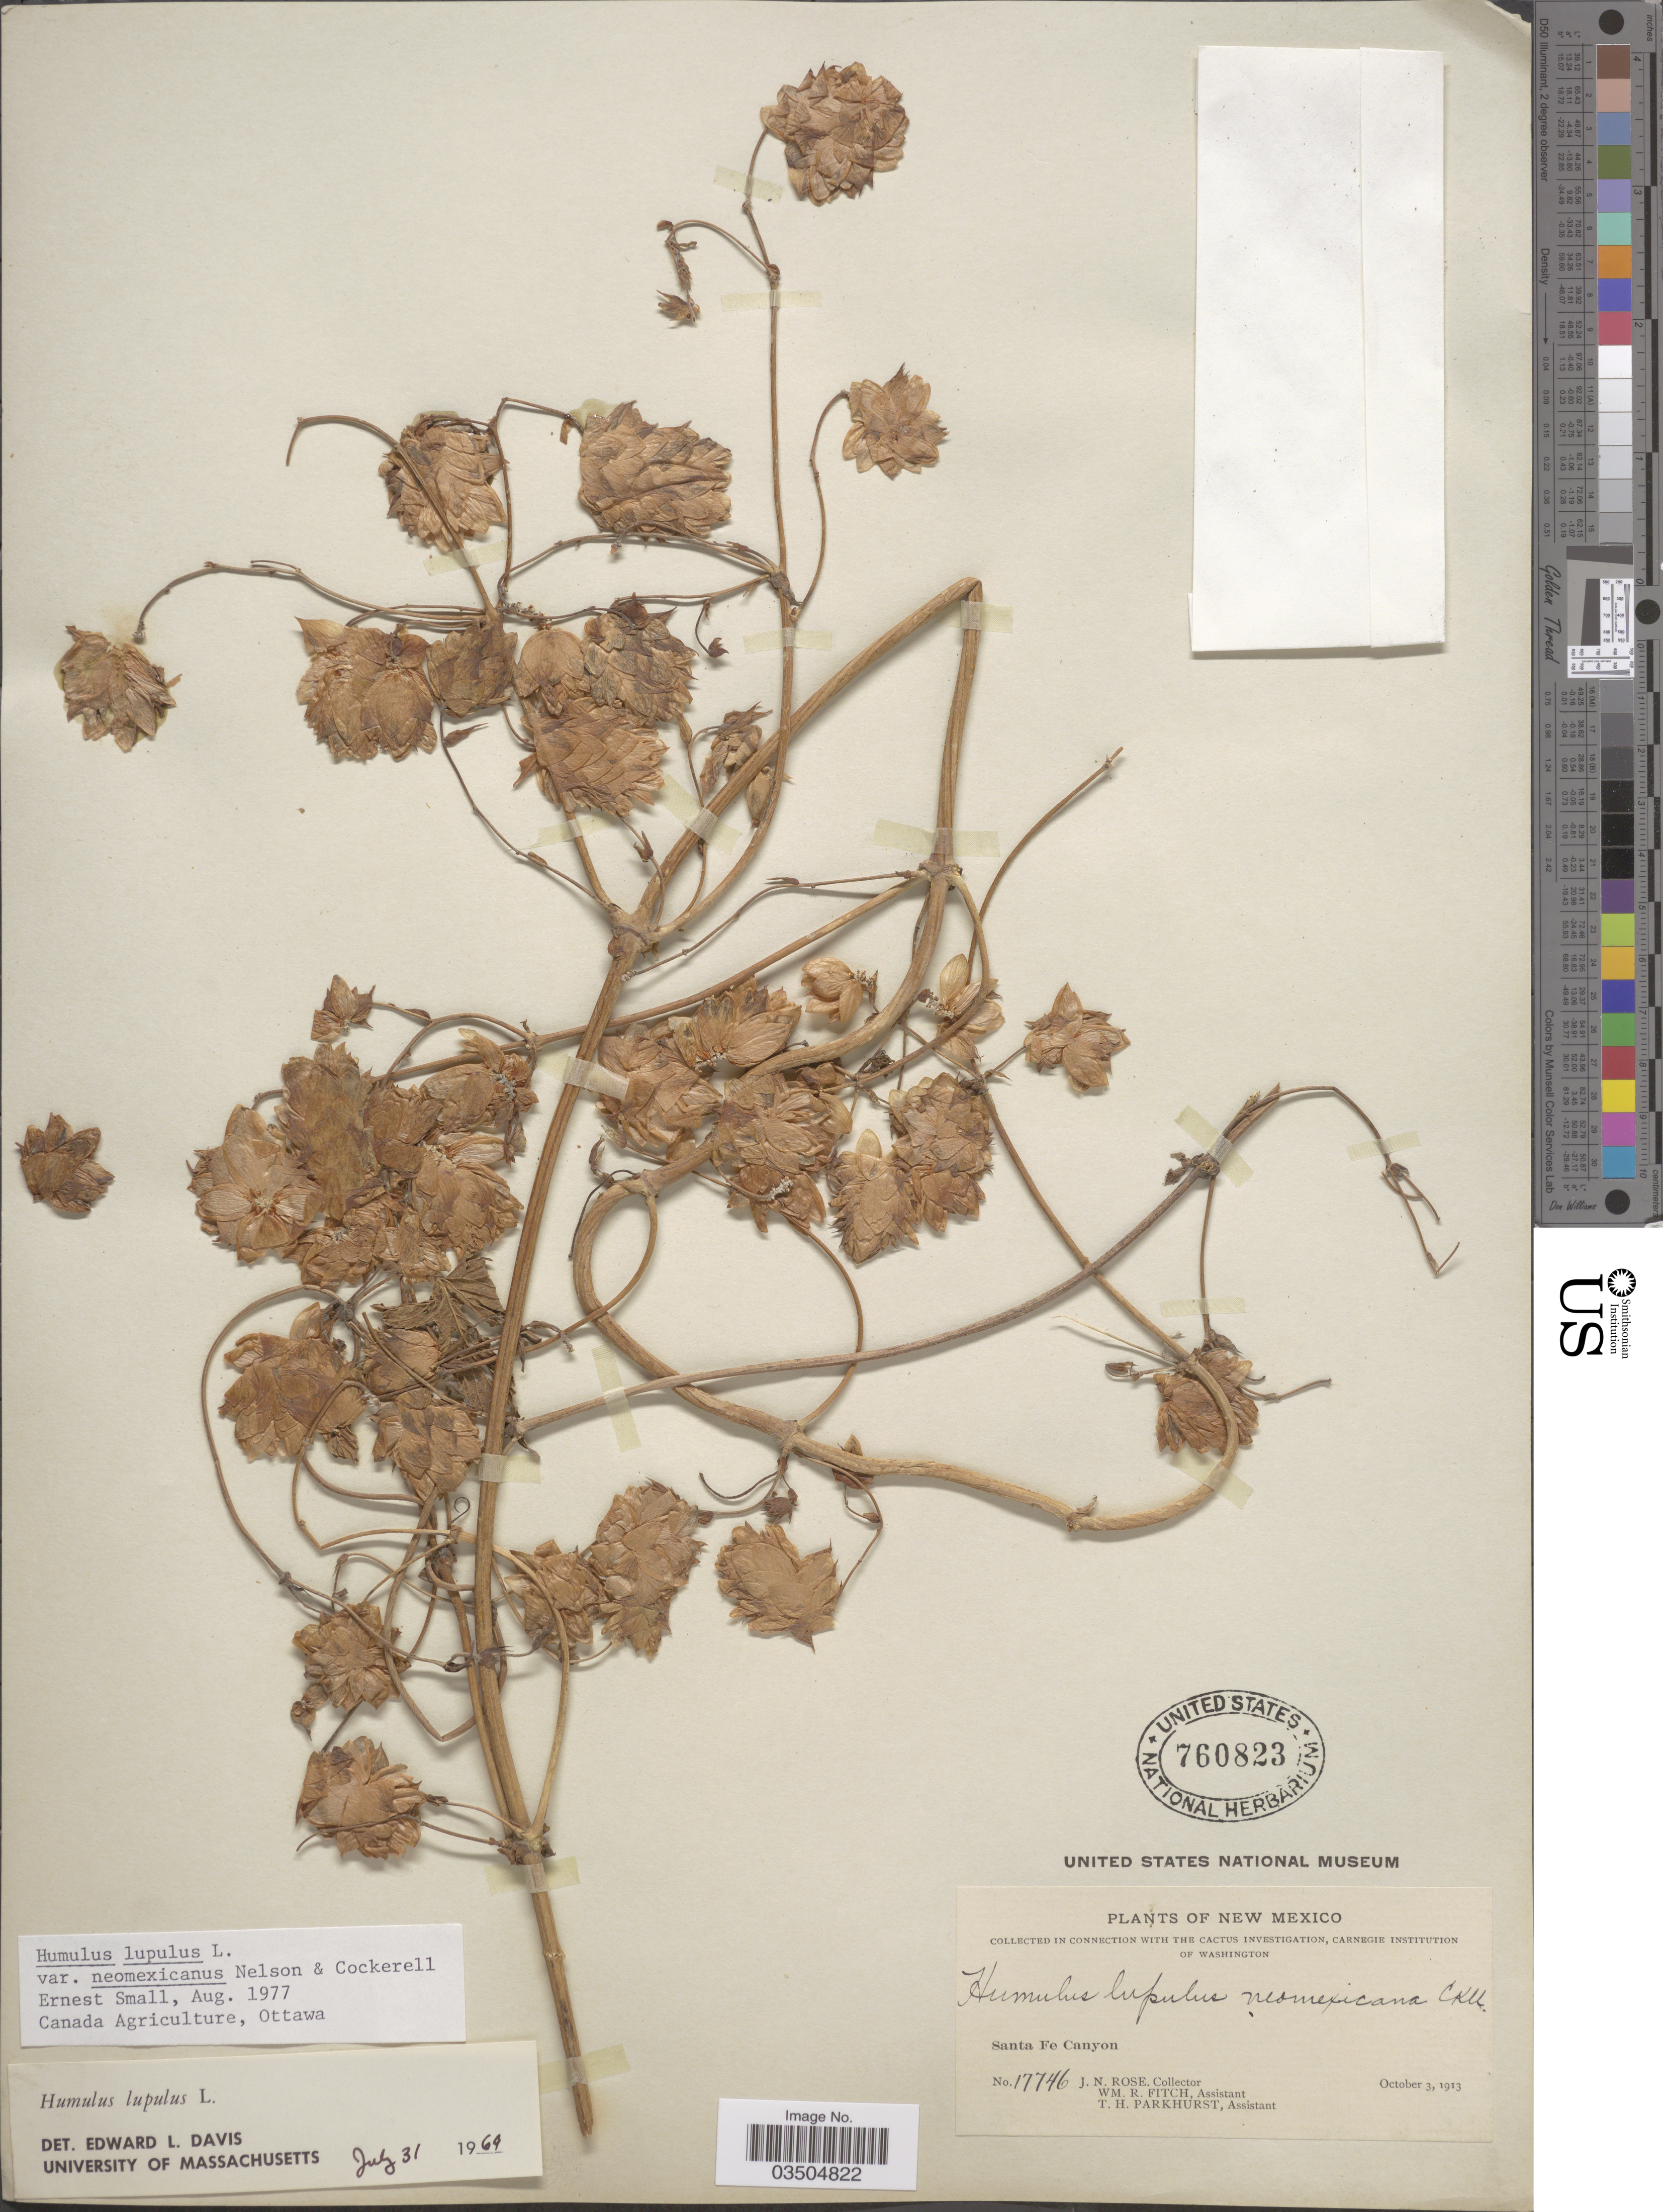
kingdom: Plantae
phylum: Tracheophyta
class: Magnoliopsida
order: Rosales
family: Cannabaceae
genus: Humulus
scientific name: Humulus neomexicanus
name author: (A. Nelson & Cockerell) Rydb.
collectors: J. N. Rose, W. R. Fitch & T. Parkhurst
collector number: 17746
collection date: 1913-10-03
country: United States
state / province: New Mexico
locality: Santa Fe Canyon.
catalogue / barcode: US 760823